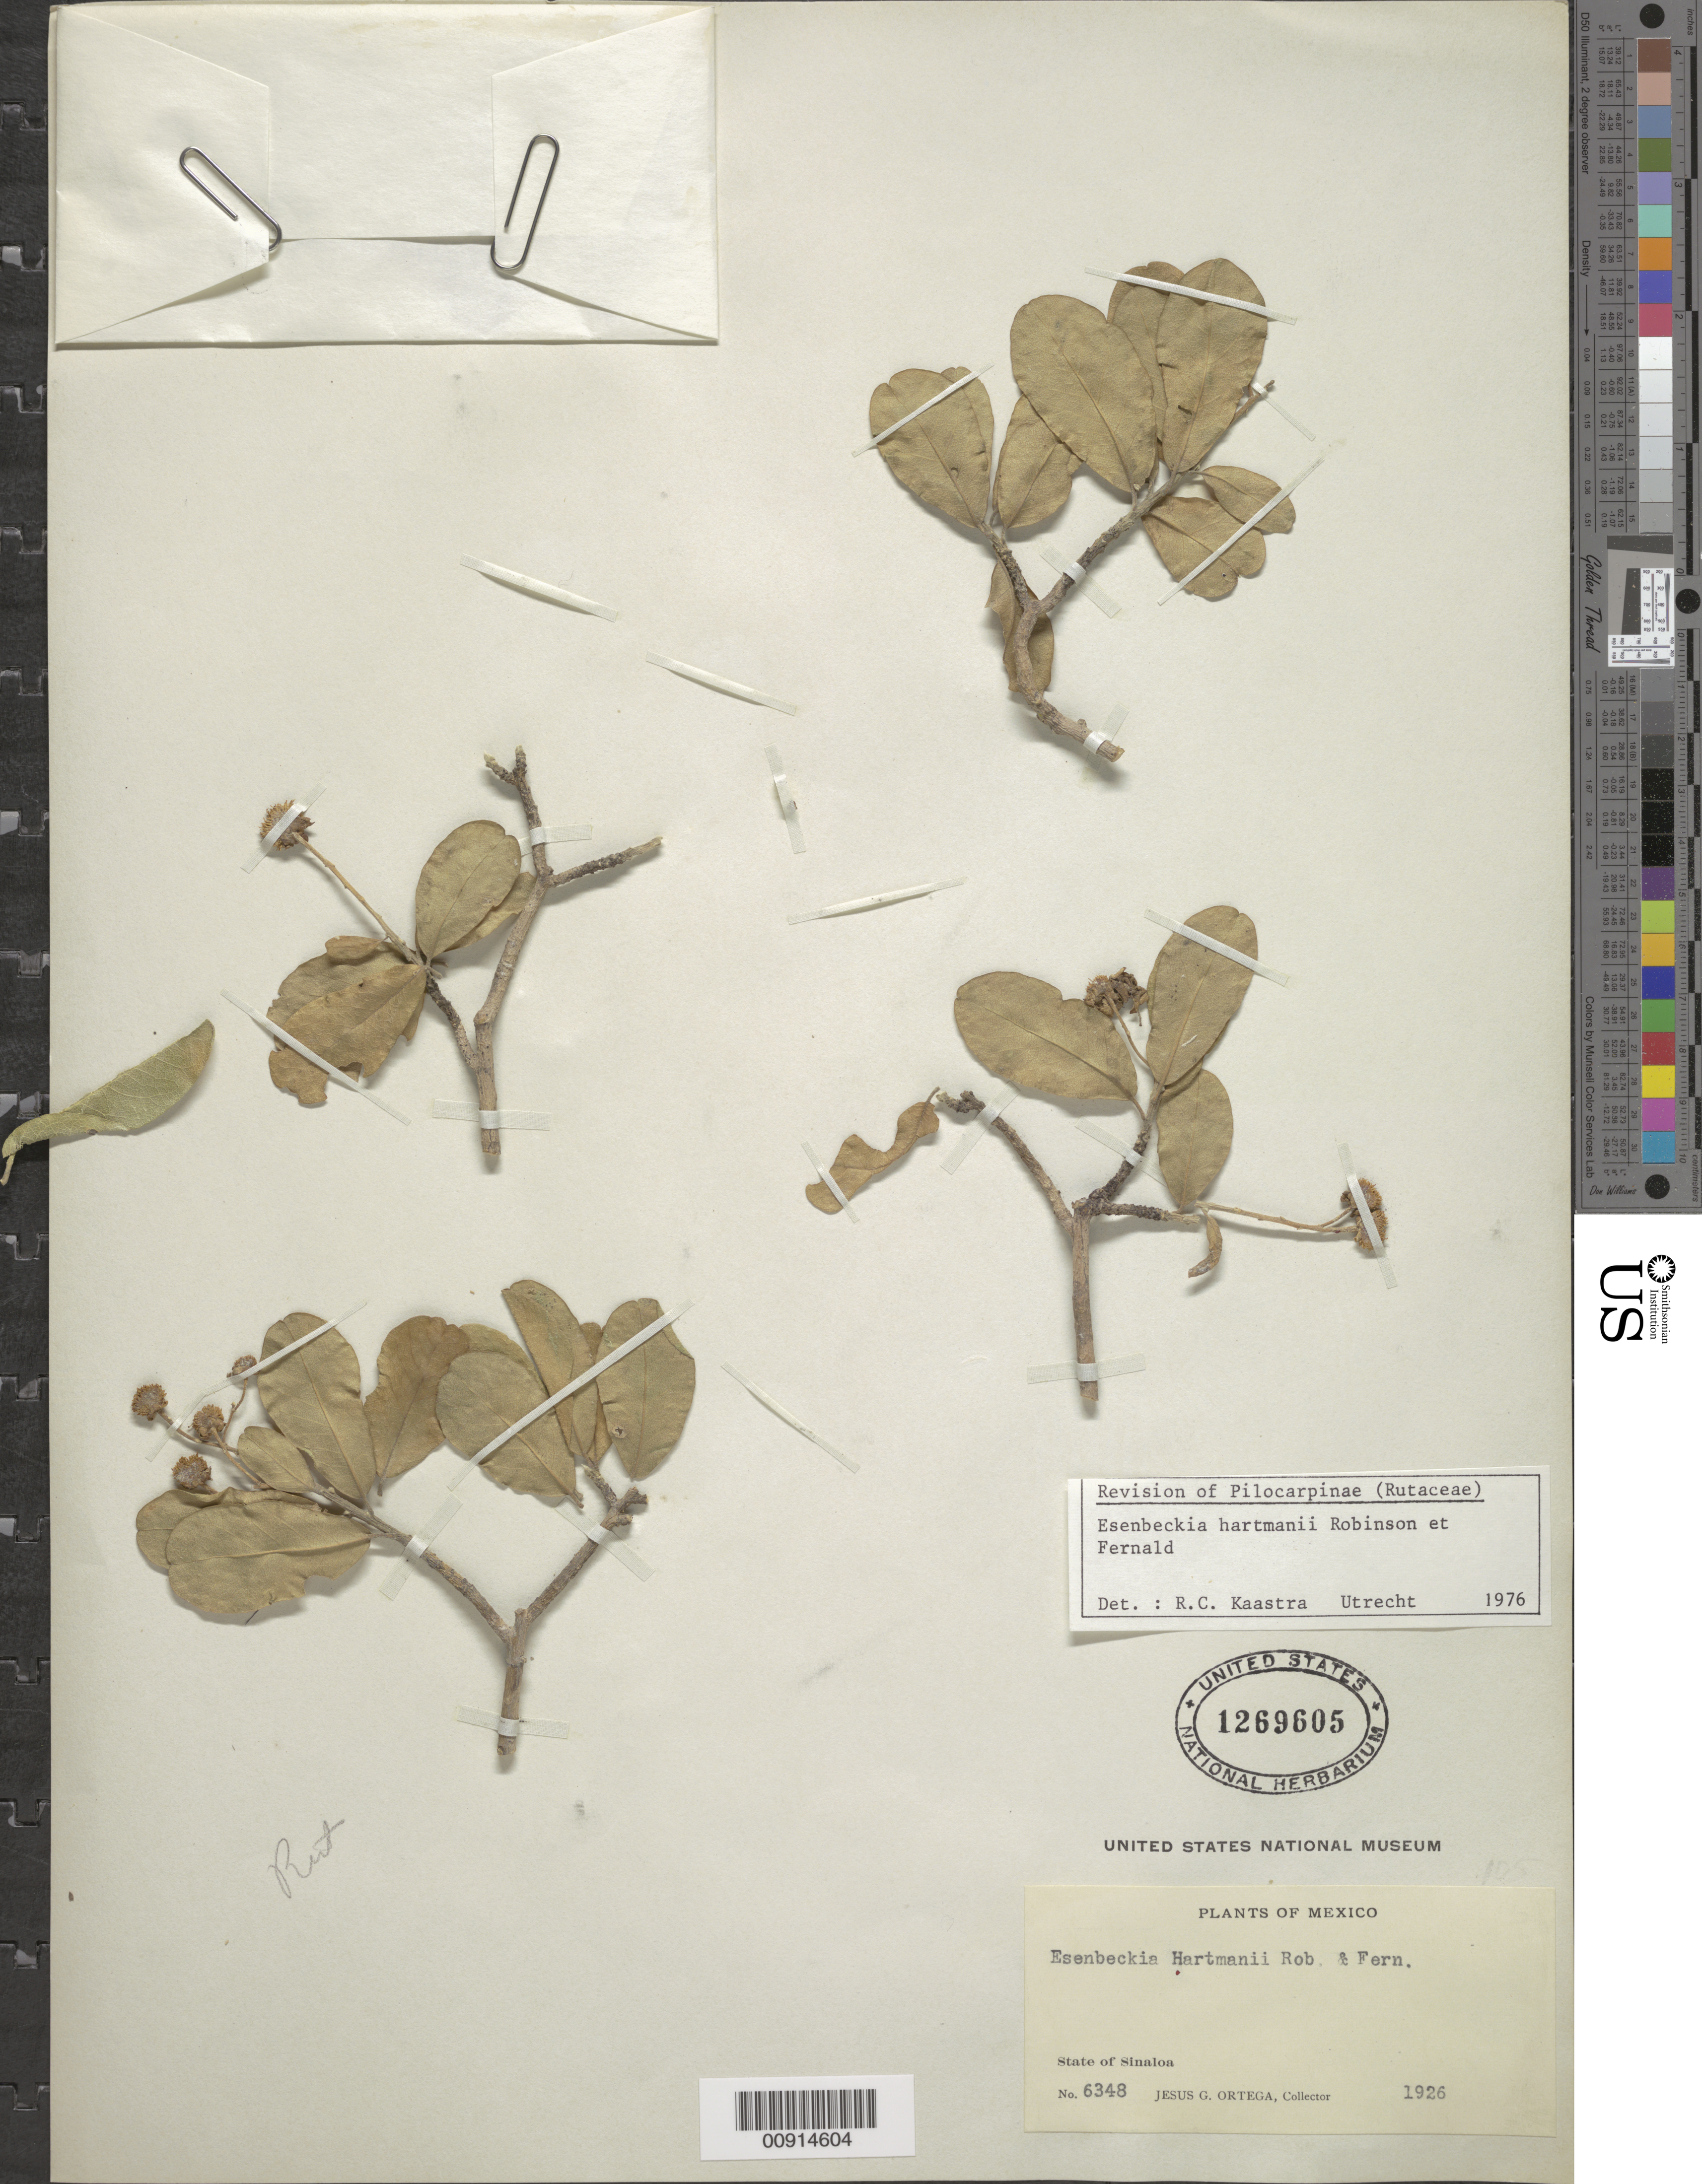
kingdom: Plantae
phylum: Tracheophyta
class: Magnoliopsida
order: Sapindales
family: Rutaceae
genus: Esenbeckia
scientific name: Esenbeckia hartmanii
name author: B.L. Rob. & Fernald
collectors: J. Ortega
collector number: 6348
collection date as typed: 1926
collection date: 1926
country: Mexico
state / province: Sinaloa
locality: State of Sinaloa.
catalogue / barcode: US 1269605